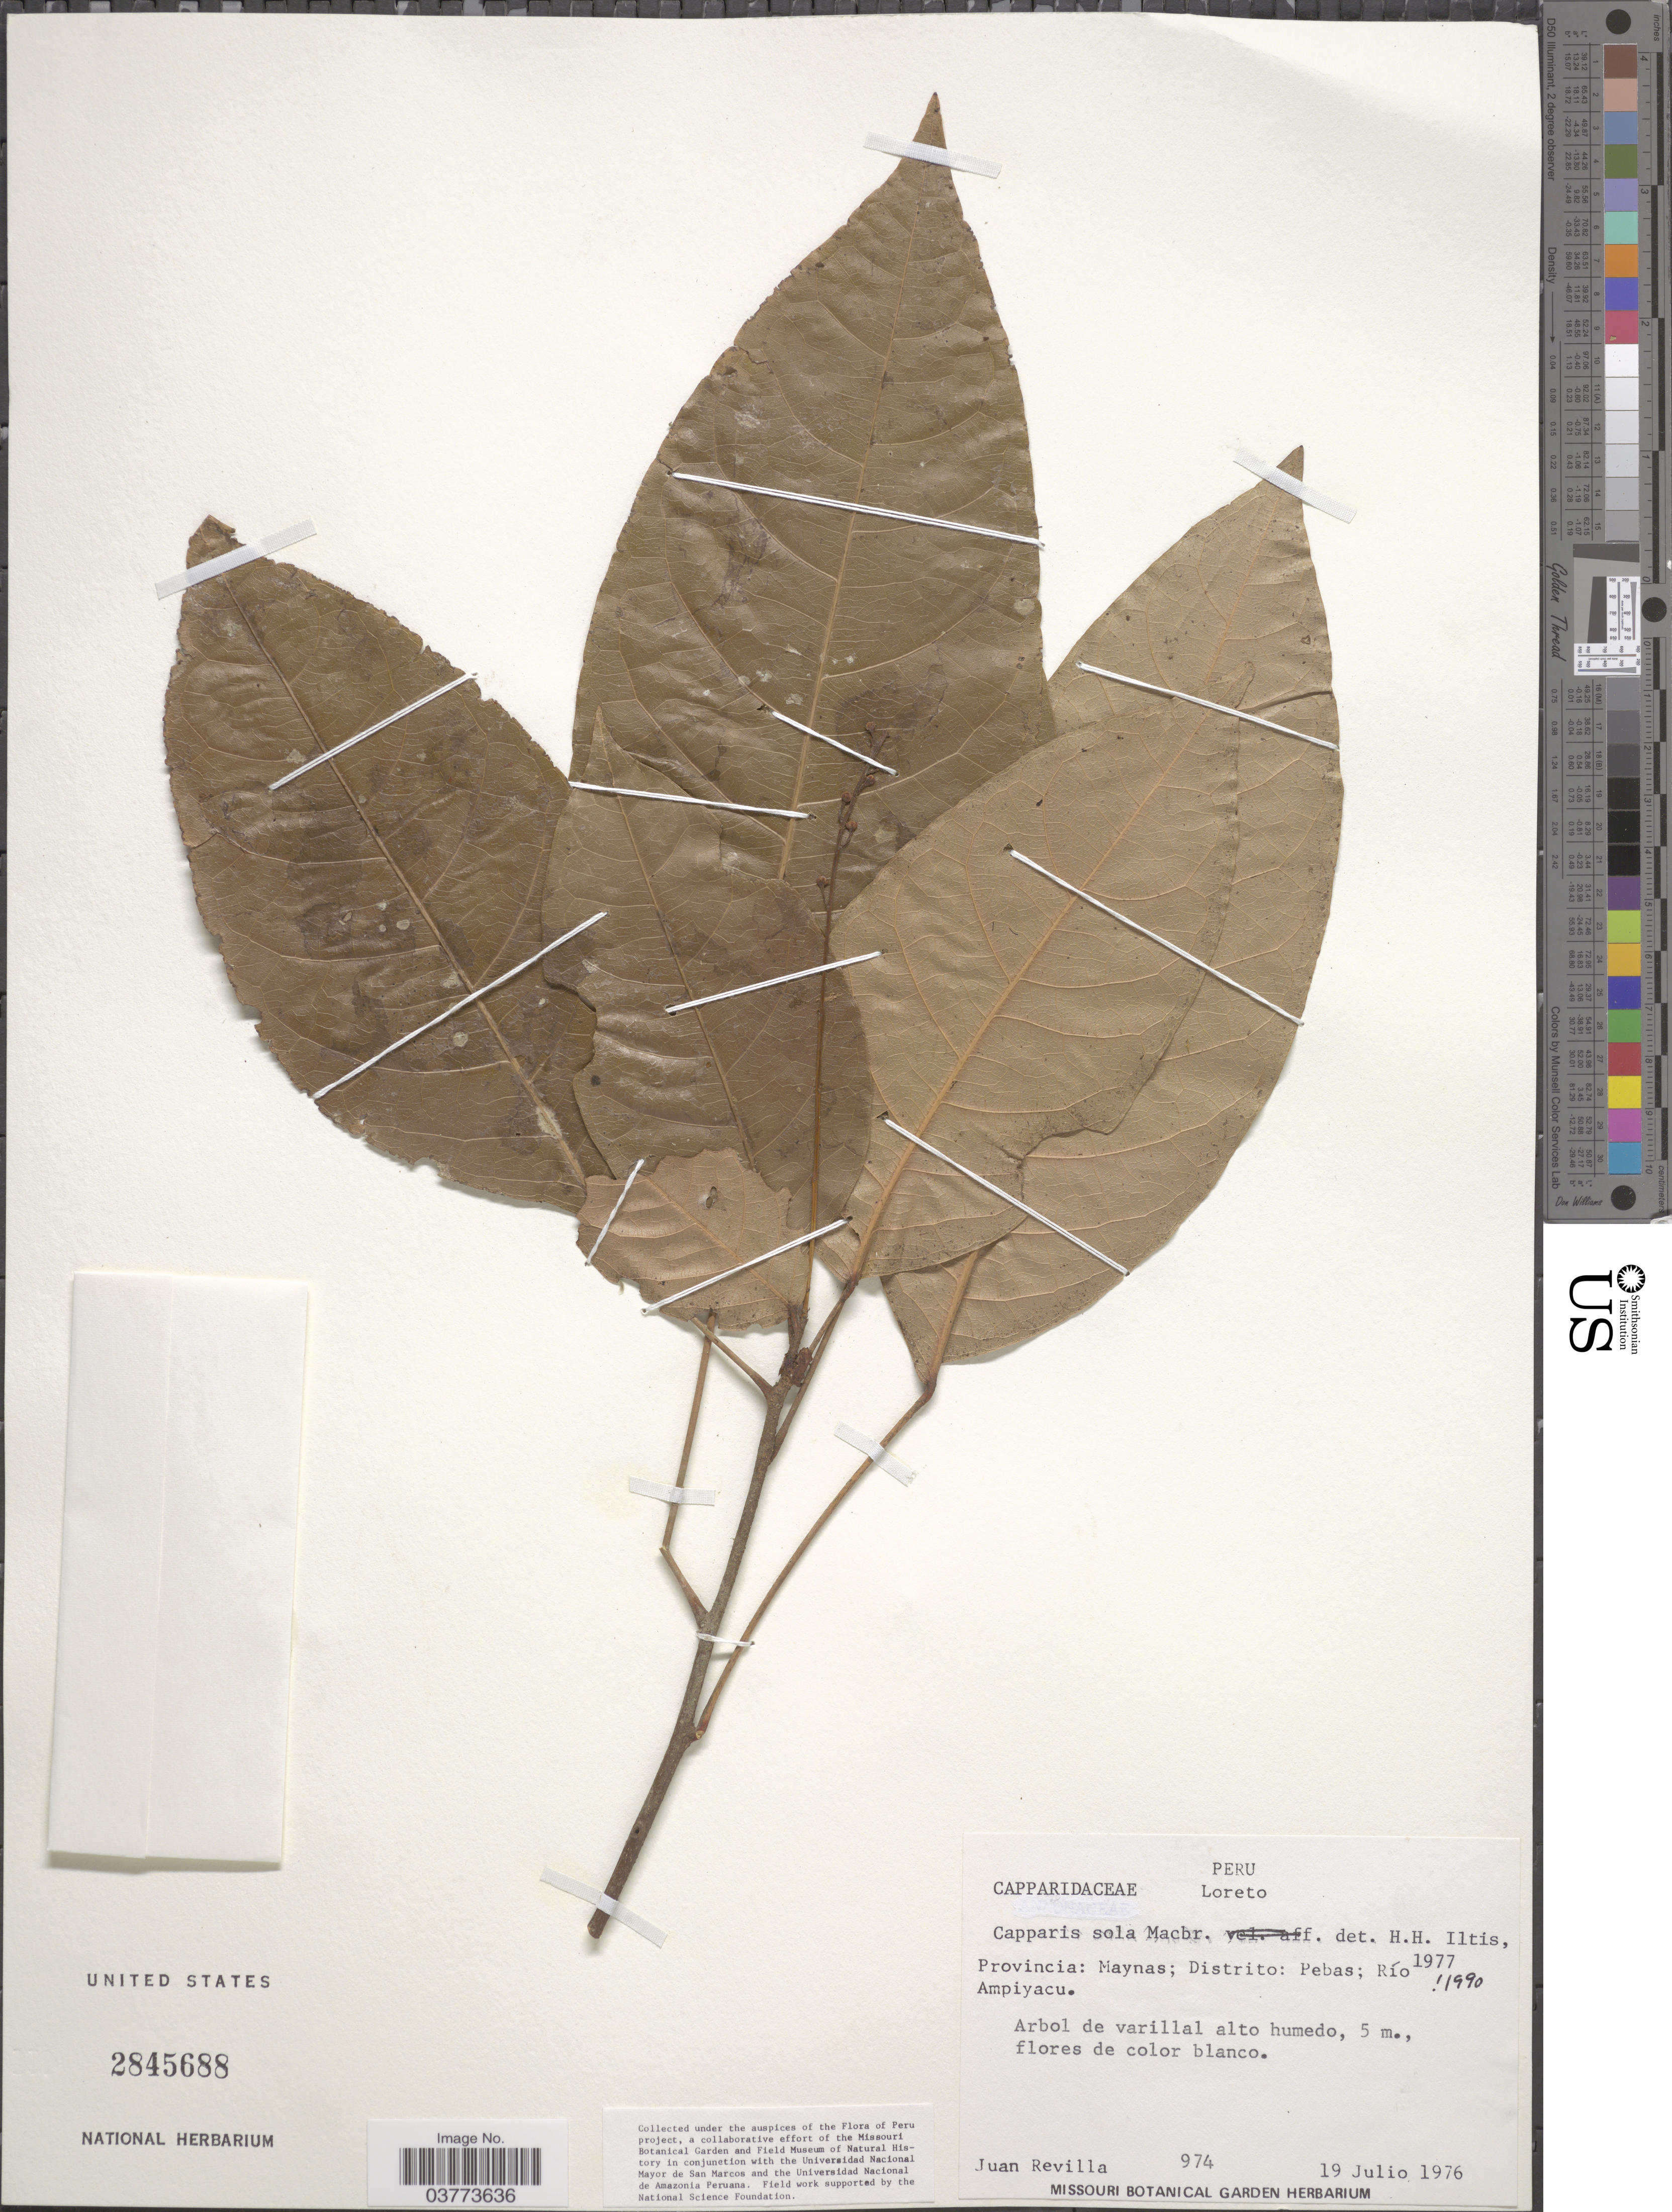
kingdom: Plantae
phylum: Tracheophyta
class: Magnoliopsida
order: Brassicales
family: Capparaceae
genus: Capparidastrum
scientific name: Capparidastrum sola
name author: (J.F. Macbr.) Iltis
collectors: J. Revilla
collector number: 974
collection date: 1976-07-19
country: Peru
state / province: Loreto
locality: Provincia: Maynas; Distrito: Pebas; Río Ampiyacu.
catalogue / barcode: US 2845688